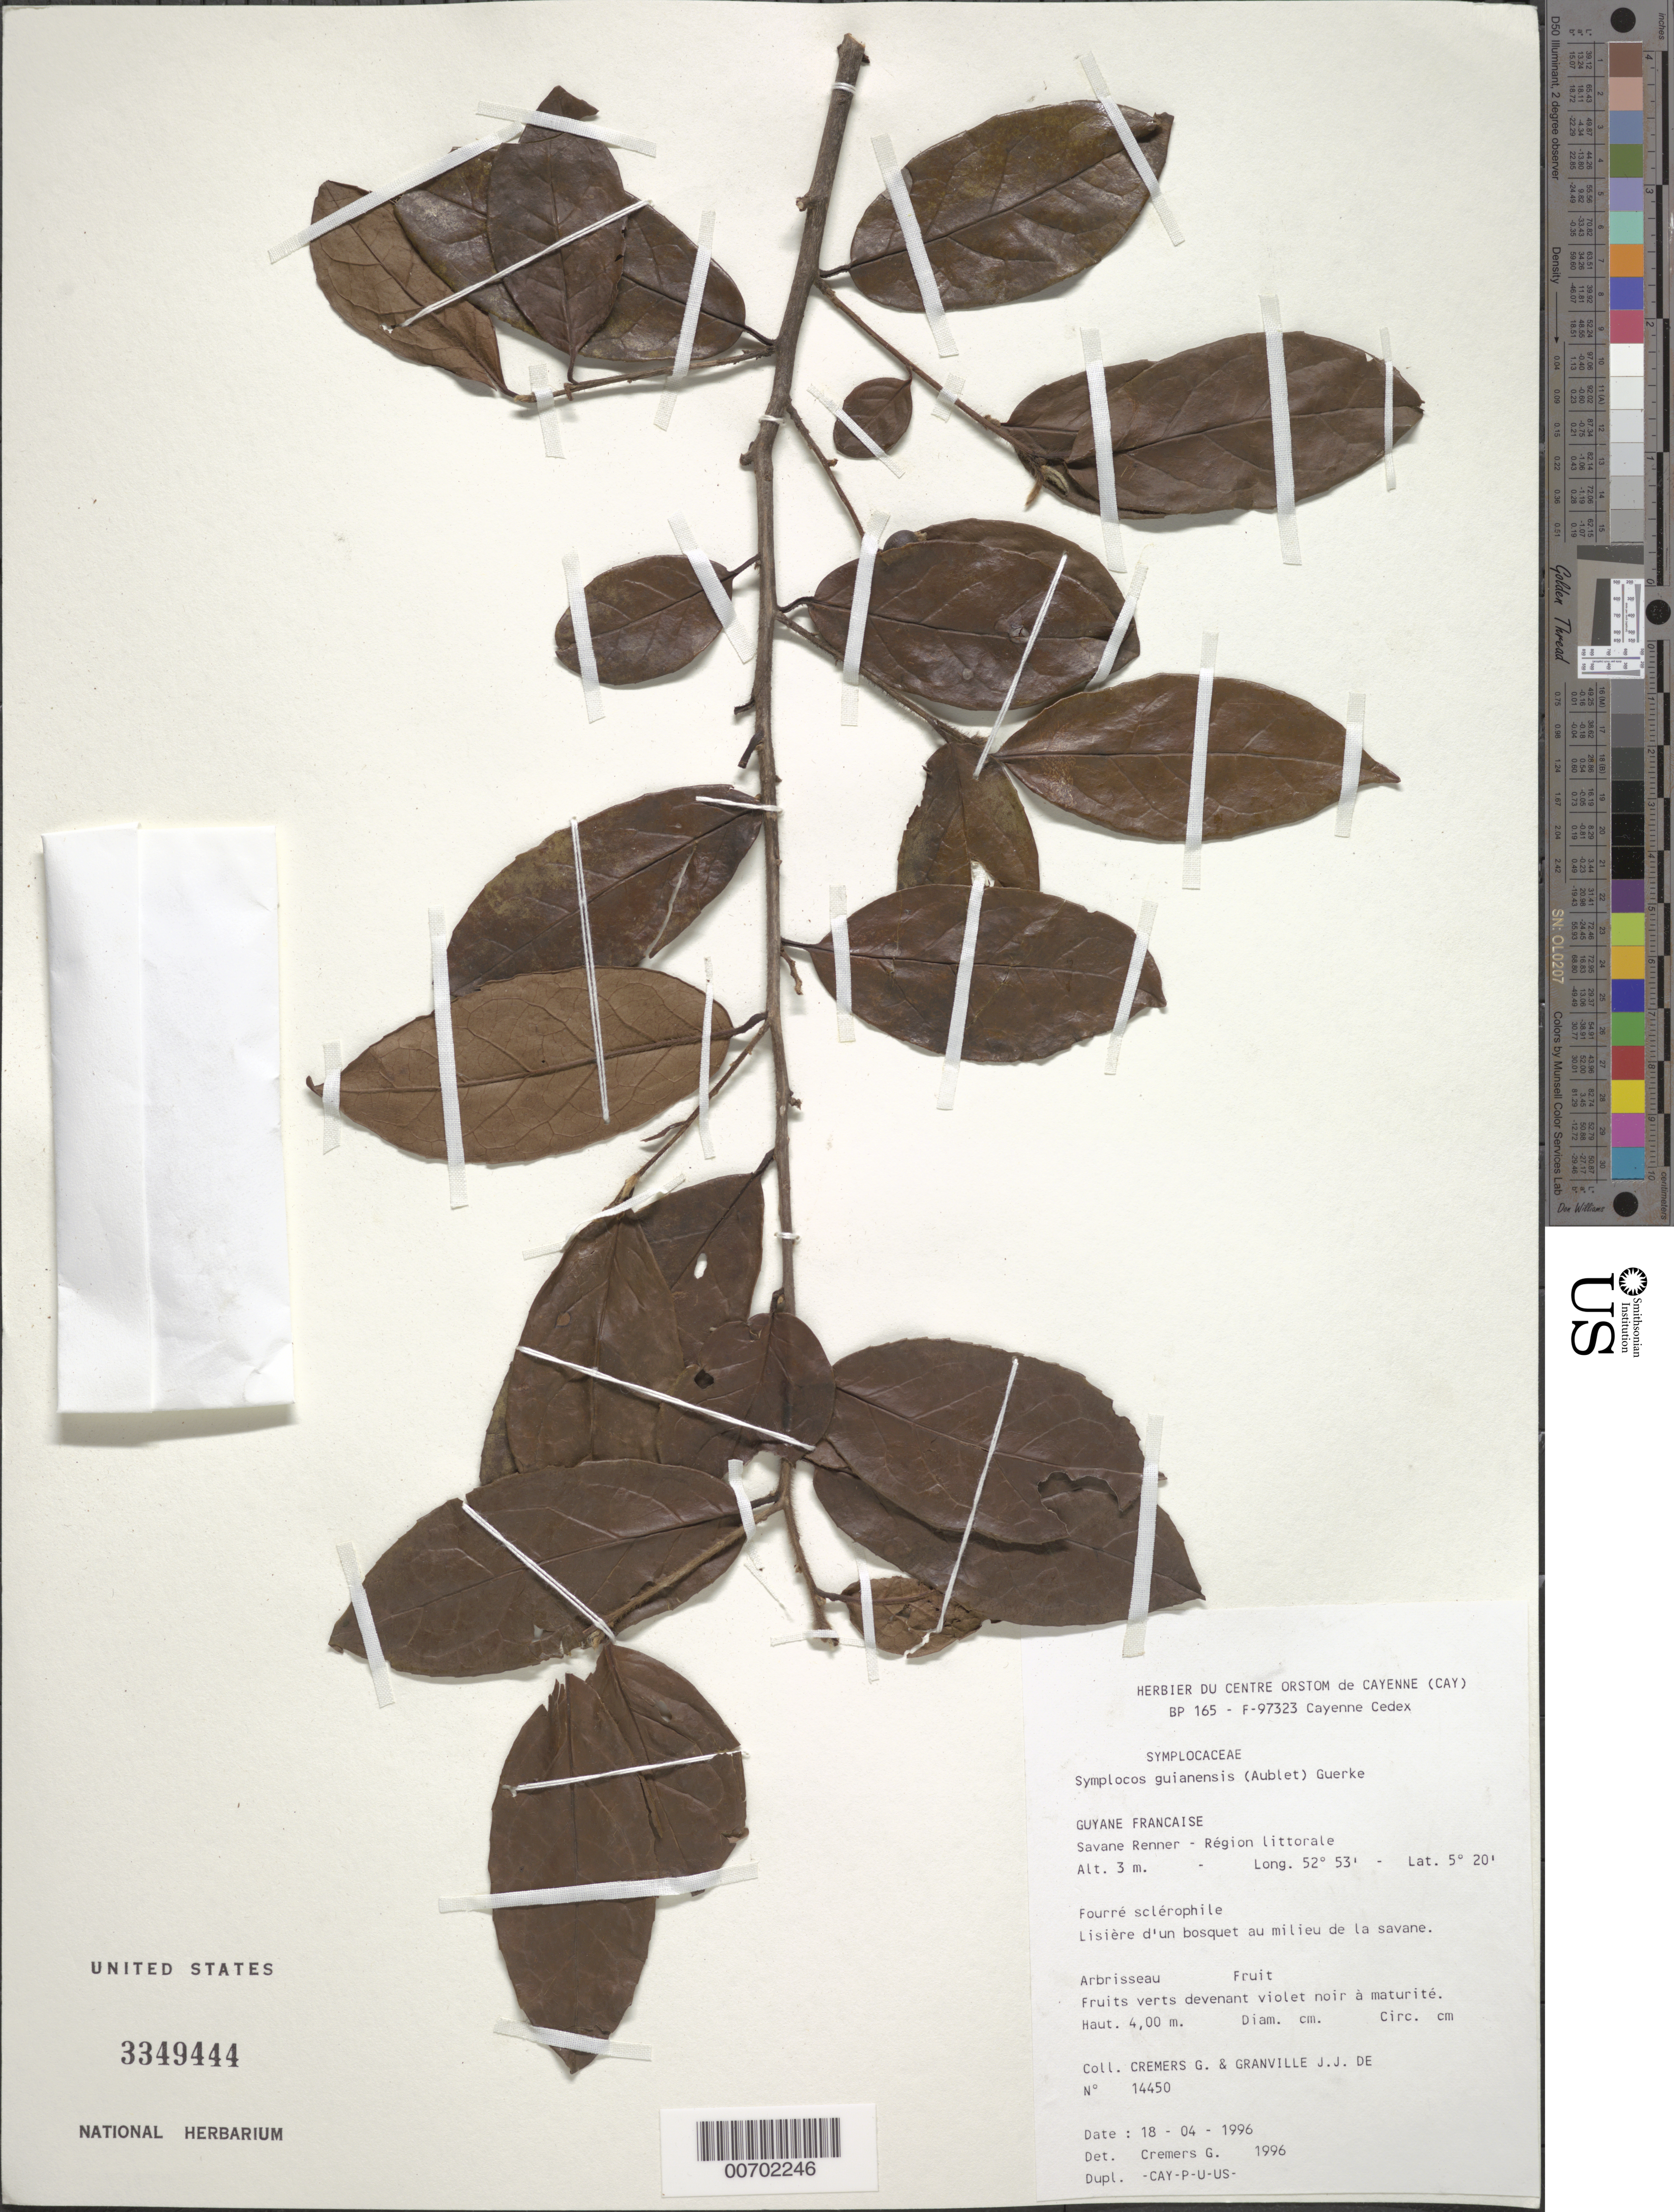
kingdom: Plantae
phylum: Tracheophyta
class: Magnoliopsida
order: Ericales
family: Symplocaceae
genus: Symplocos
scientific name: Symplocos guianensis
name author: (Aubl.) Gürke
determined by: Cremers, Georges A.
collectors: G. Cremers & J.-J. de Granville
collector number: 14450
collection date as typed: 18-Apr-96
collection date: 1996-04-18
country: French Guiana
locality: Savane Renner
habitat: Fourré sclérophile, lisière d'un bosquet au milieu de la savane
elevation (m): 3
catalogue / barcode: US 3349444